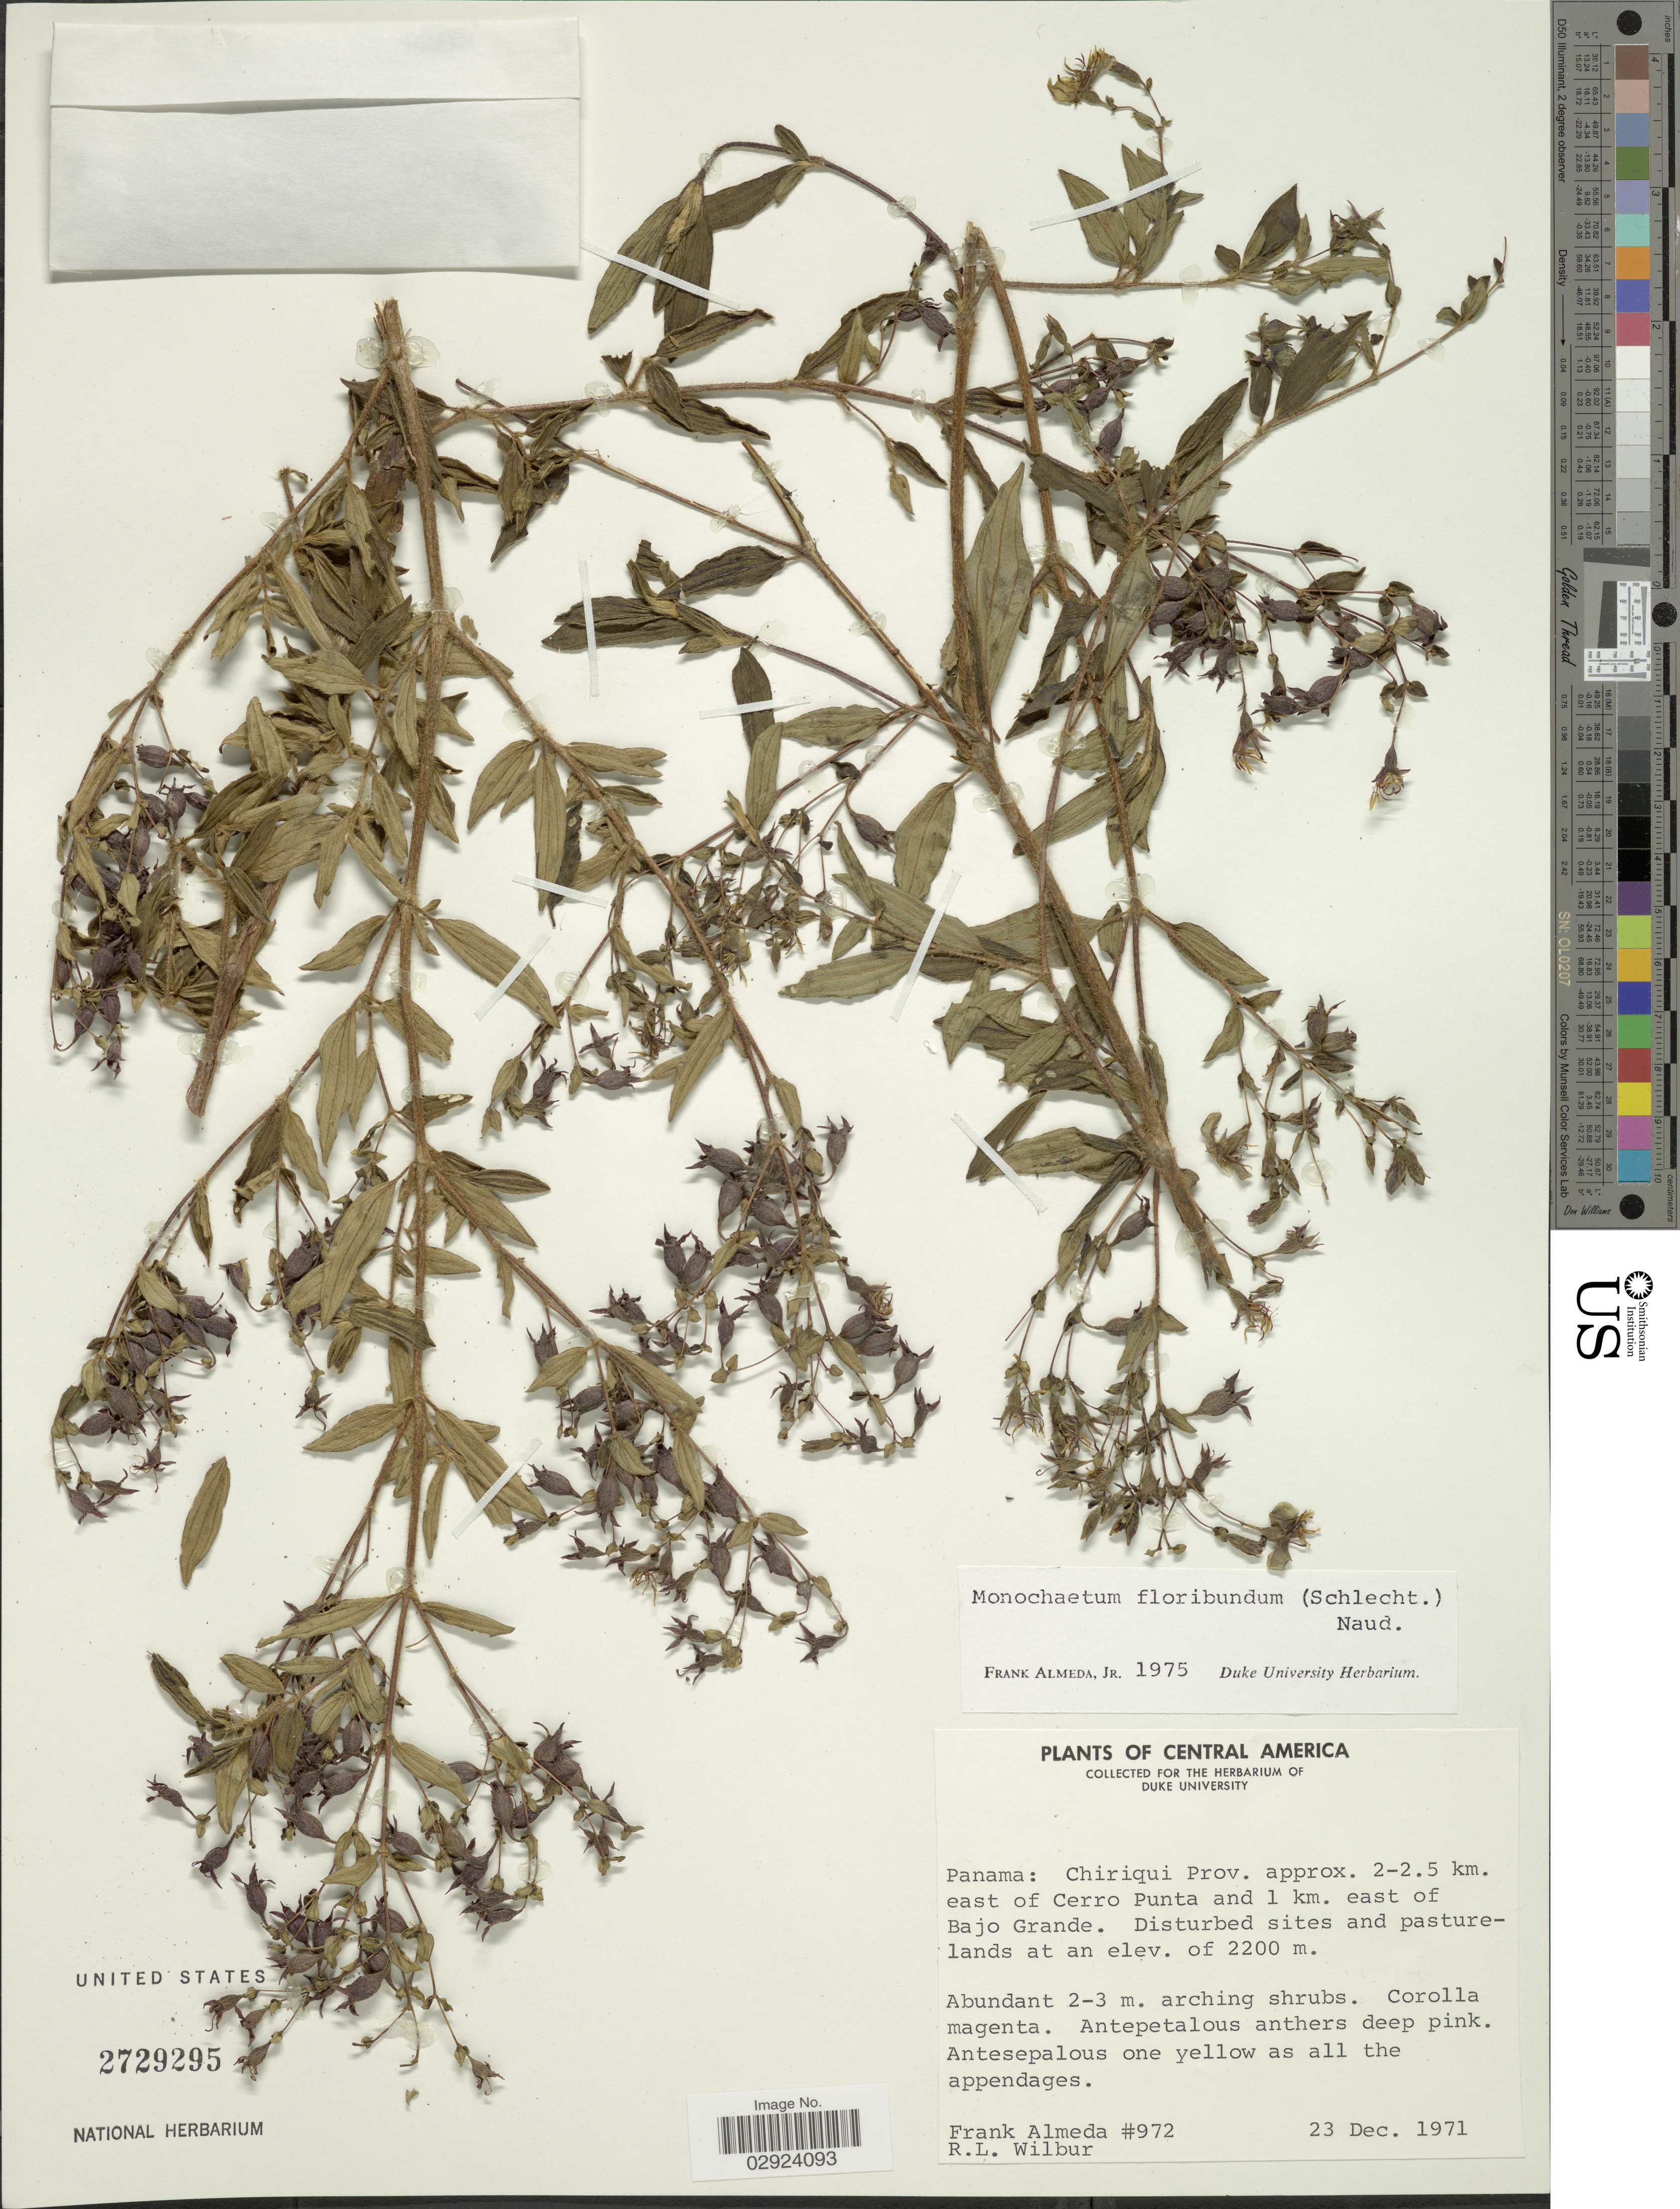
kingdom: Plantae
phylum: Tracheophyta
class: Magnoliopsida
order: Myrtales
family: Melastomataceae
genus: Monochaetum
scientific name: Monochaetum floribundum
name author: (Schltdl.) Naudin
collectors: F. Almeda & R. L. Wilbur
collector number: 972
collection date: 1971-12-23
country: Panama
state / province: Chiriqui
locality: Approx. 2-2.5 km. east of Cerro Punta and 1 km. east of Bajo Grande.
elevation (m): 2200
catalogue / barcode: US 2729295